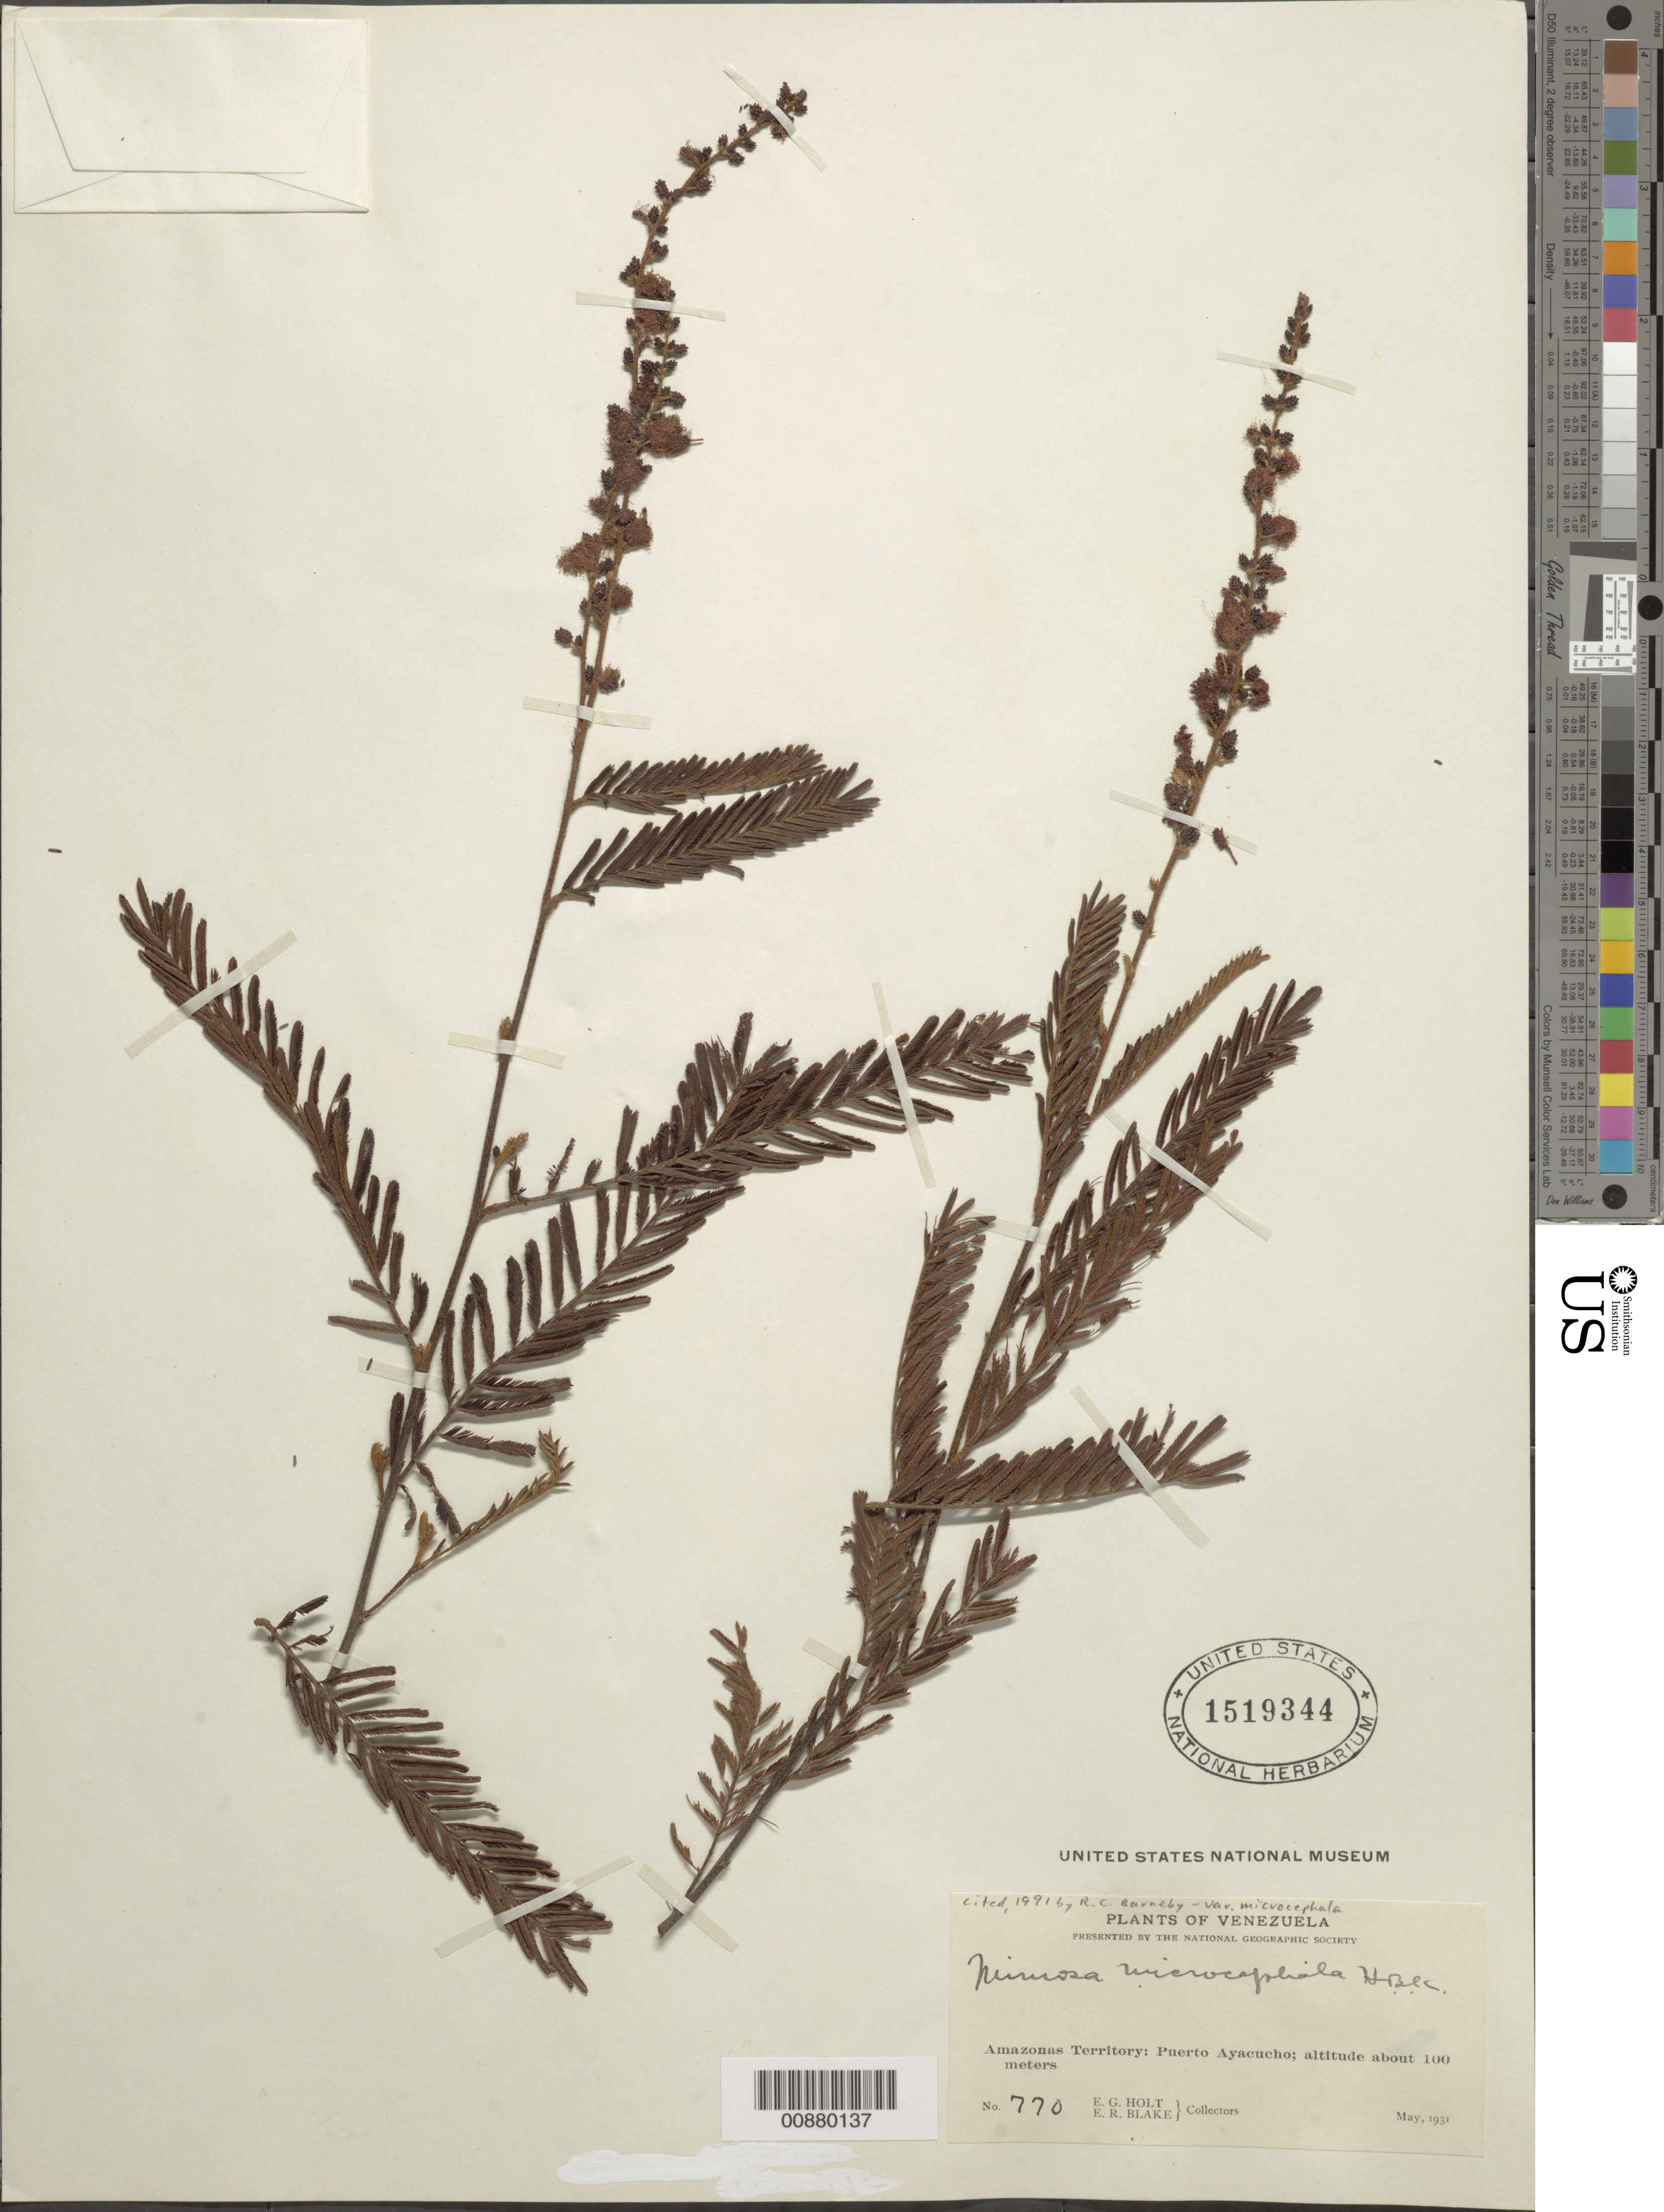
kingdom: Plantae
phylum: Tracheophyta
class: Magnoliopsida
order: Fabales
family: Fabaceae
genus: Mimosa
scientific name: Mimosa microcephala var. microcephala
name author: Humb. & Bonpl. ex Willd.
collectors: E. Holt & E. R. Blake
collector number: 770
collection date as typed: May-31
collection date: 1931-05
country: Venezuela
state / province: Amazonas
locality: Puerto Ayacucho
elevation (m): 100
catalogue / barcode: US 1519344